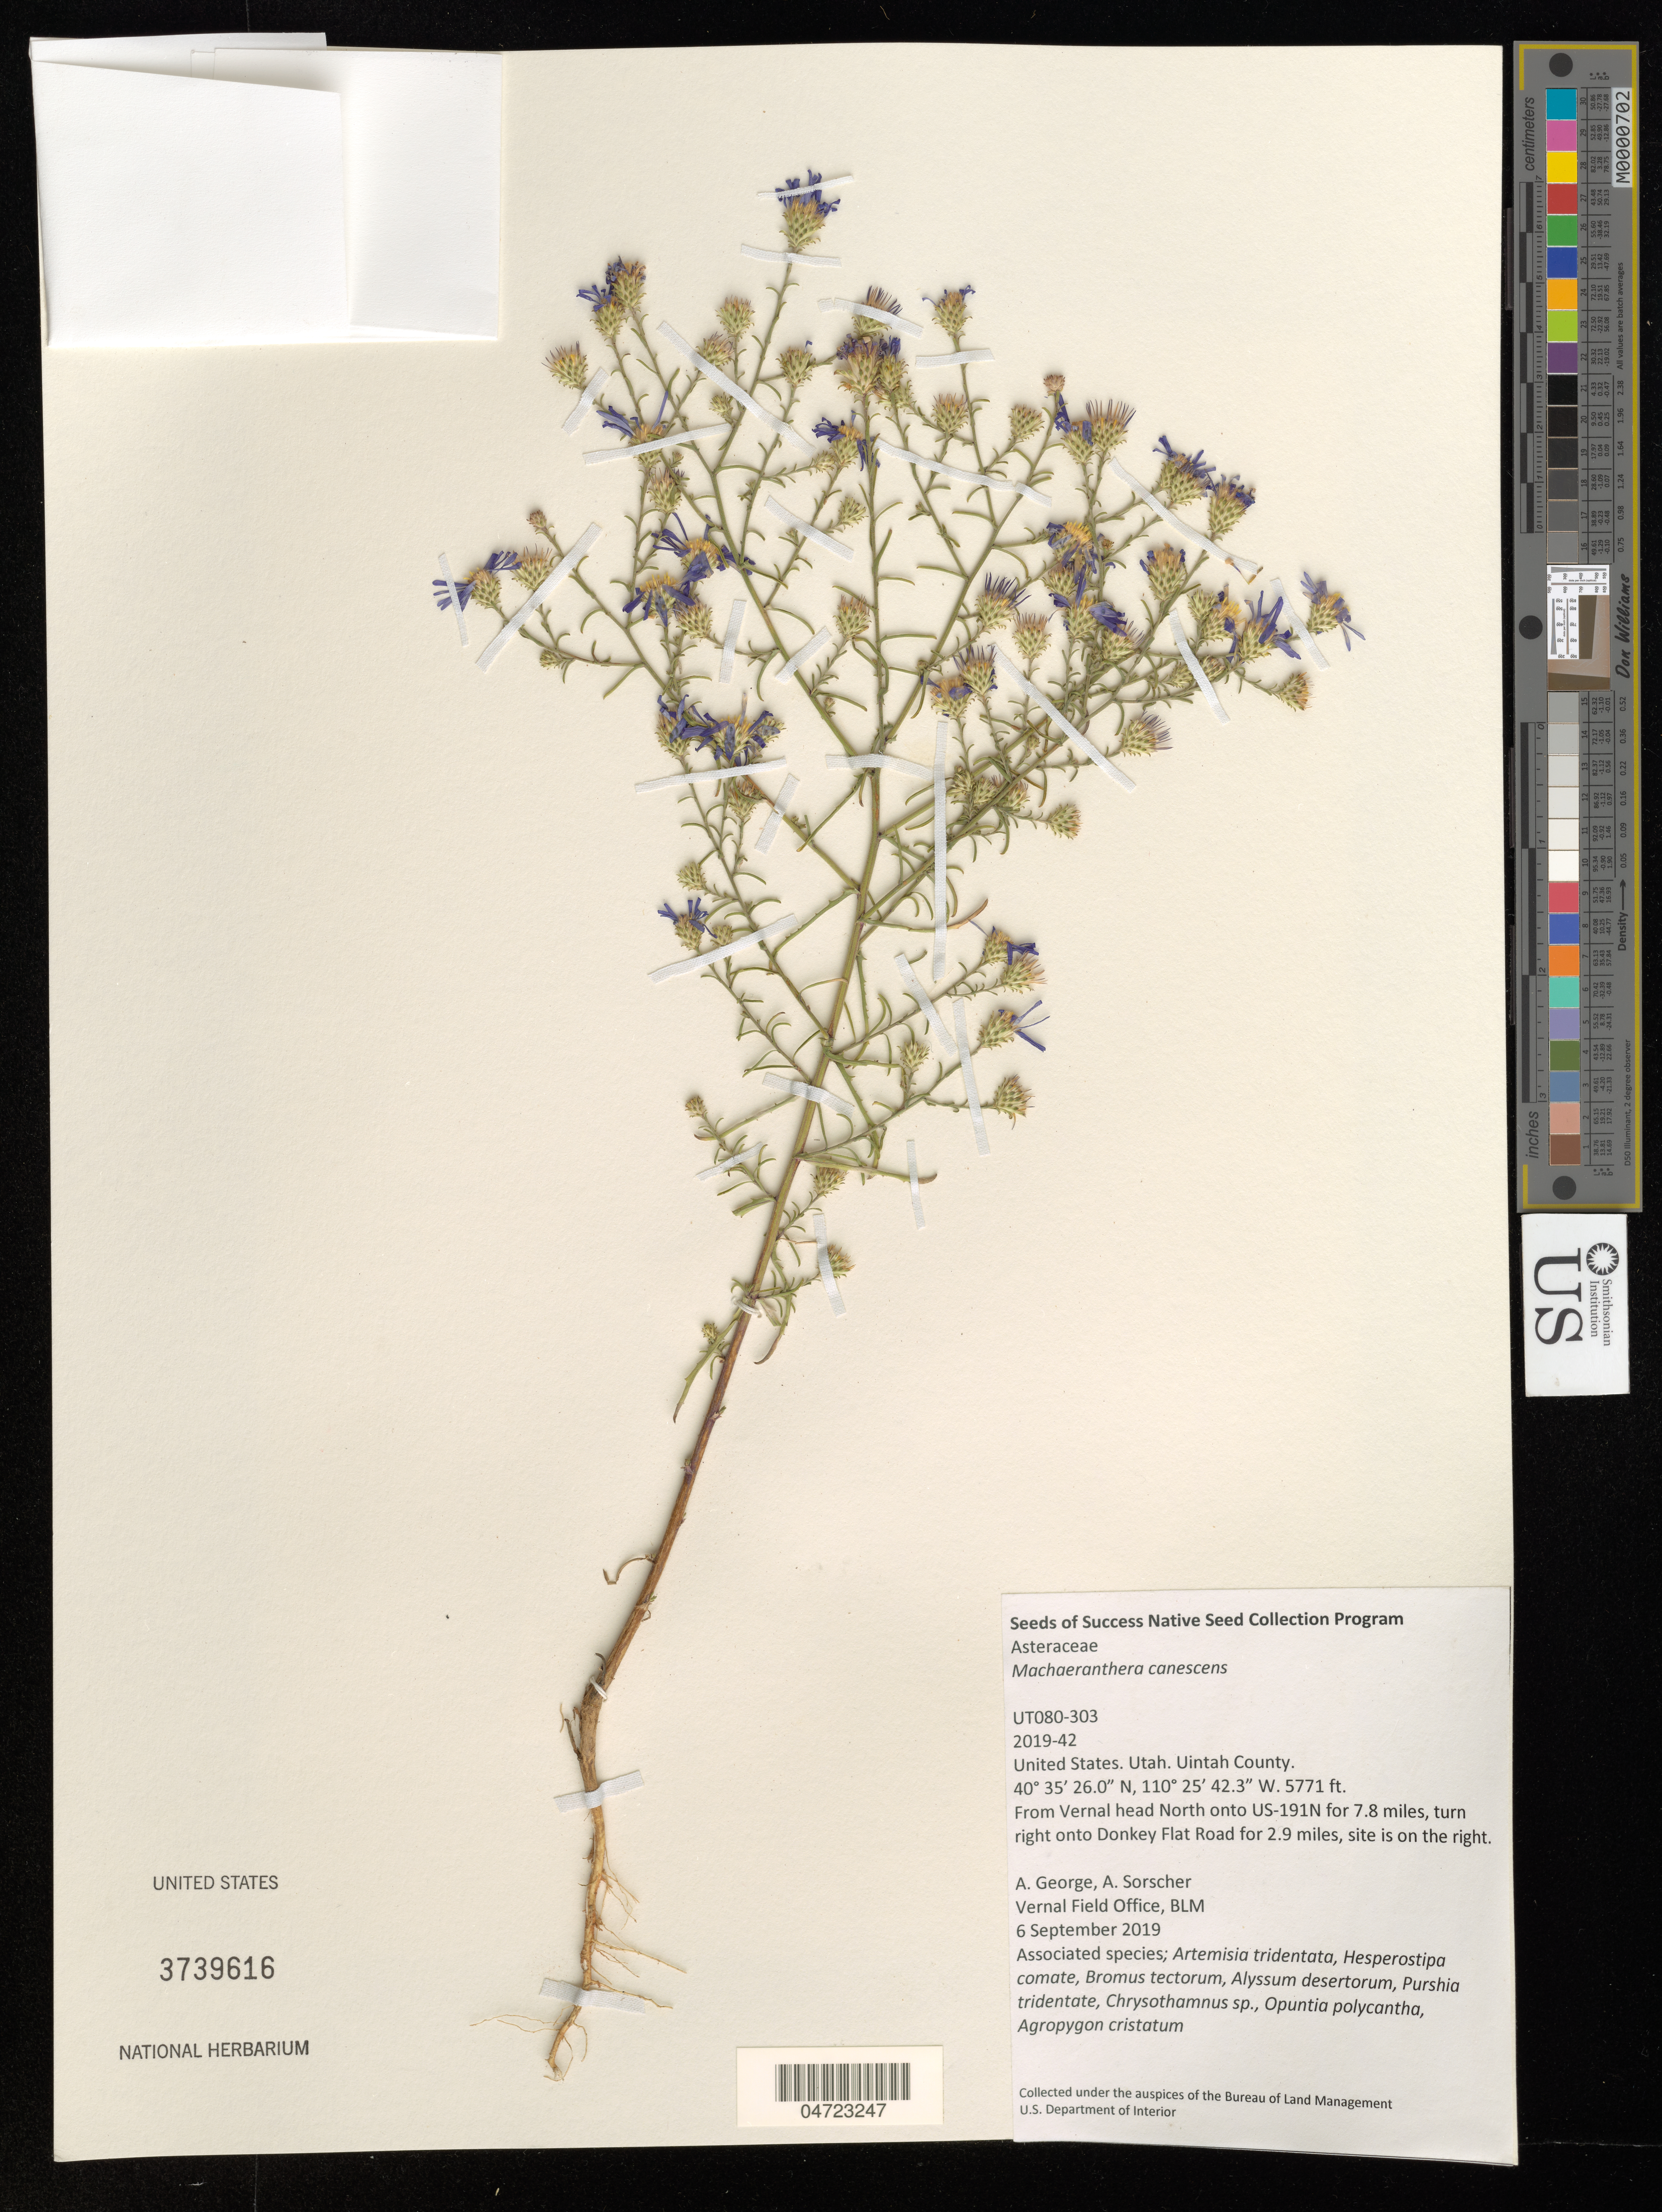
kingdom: Plantae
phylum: Tracheophyta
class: Magnoliopsida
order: Asterales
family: Asteraceae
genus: Machaeranthera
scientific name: Machaeranthera canescens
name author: (Pursh) A. Gray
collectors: A. George & A. Sorscher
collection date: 2019-09-06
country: United States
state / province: Utah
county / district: Uintah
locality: Uintah County. From Vernal head North onto US-191N for 7.8 miles, turn right onto Donkey Flat Road for 2.9 miles, site is on the right.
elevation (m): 1759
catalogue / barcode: US 3739616